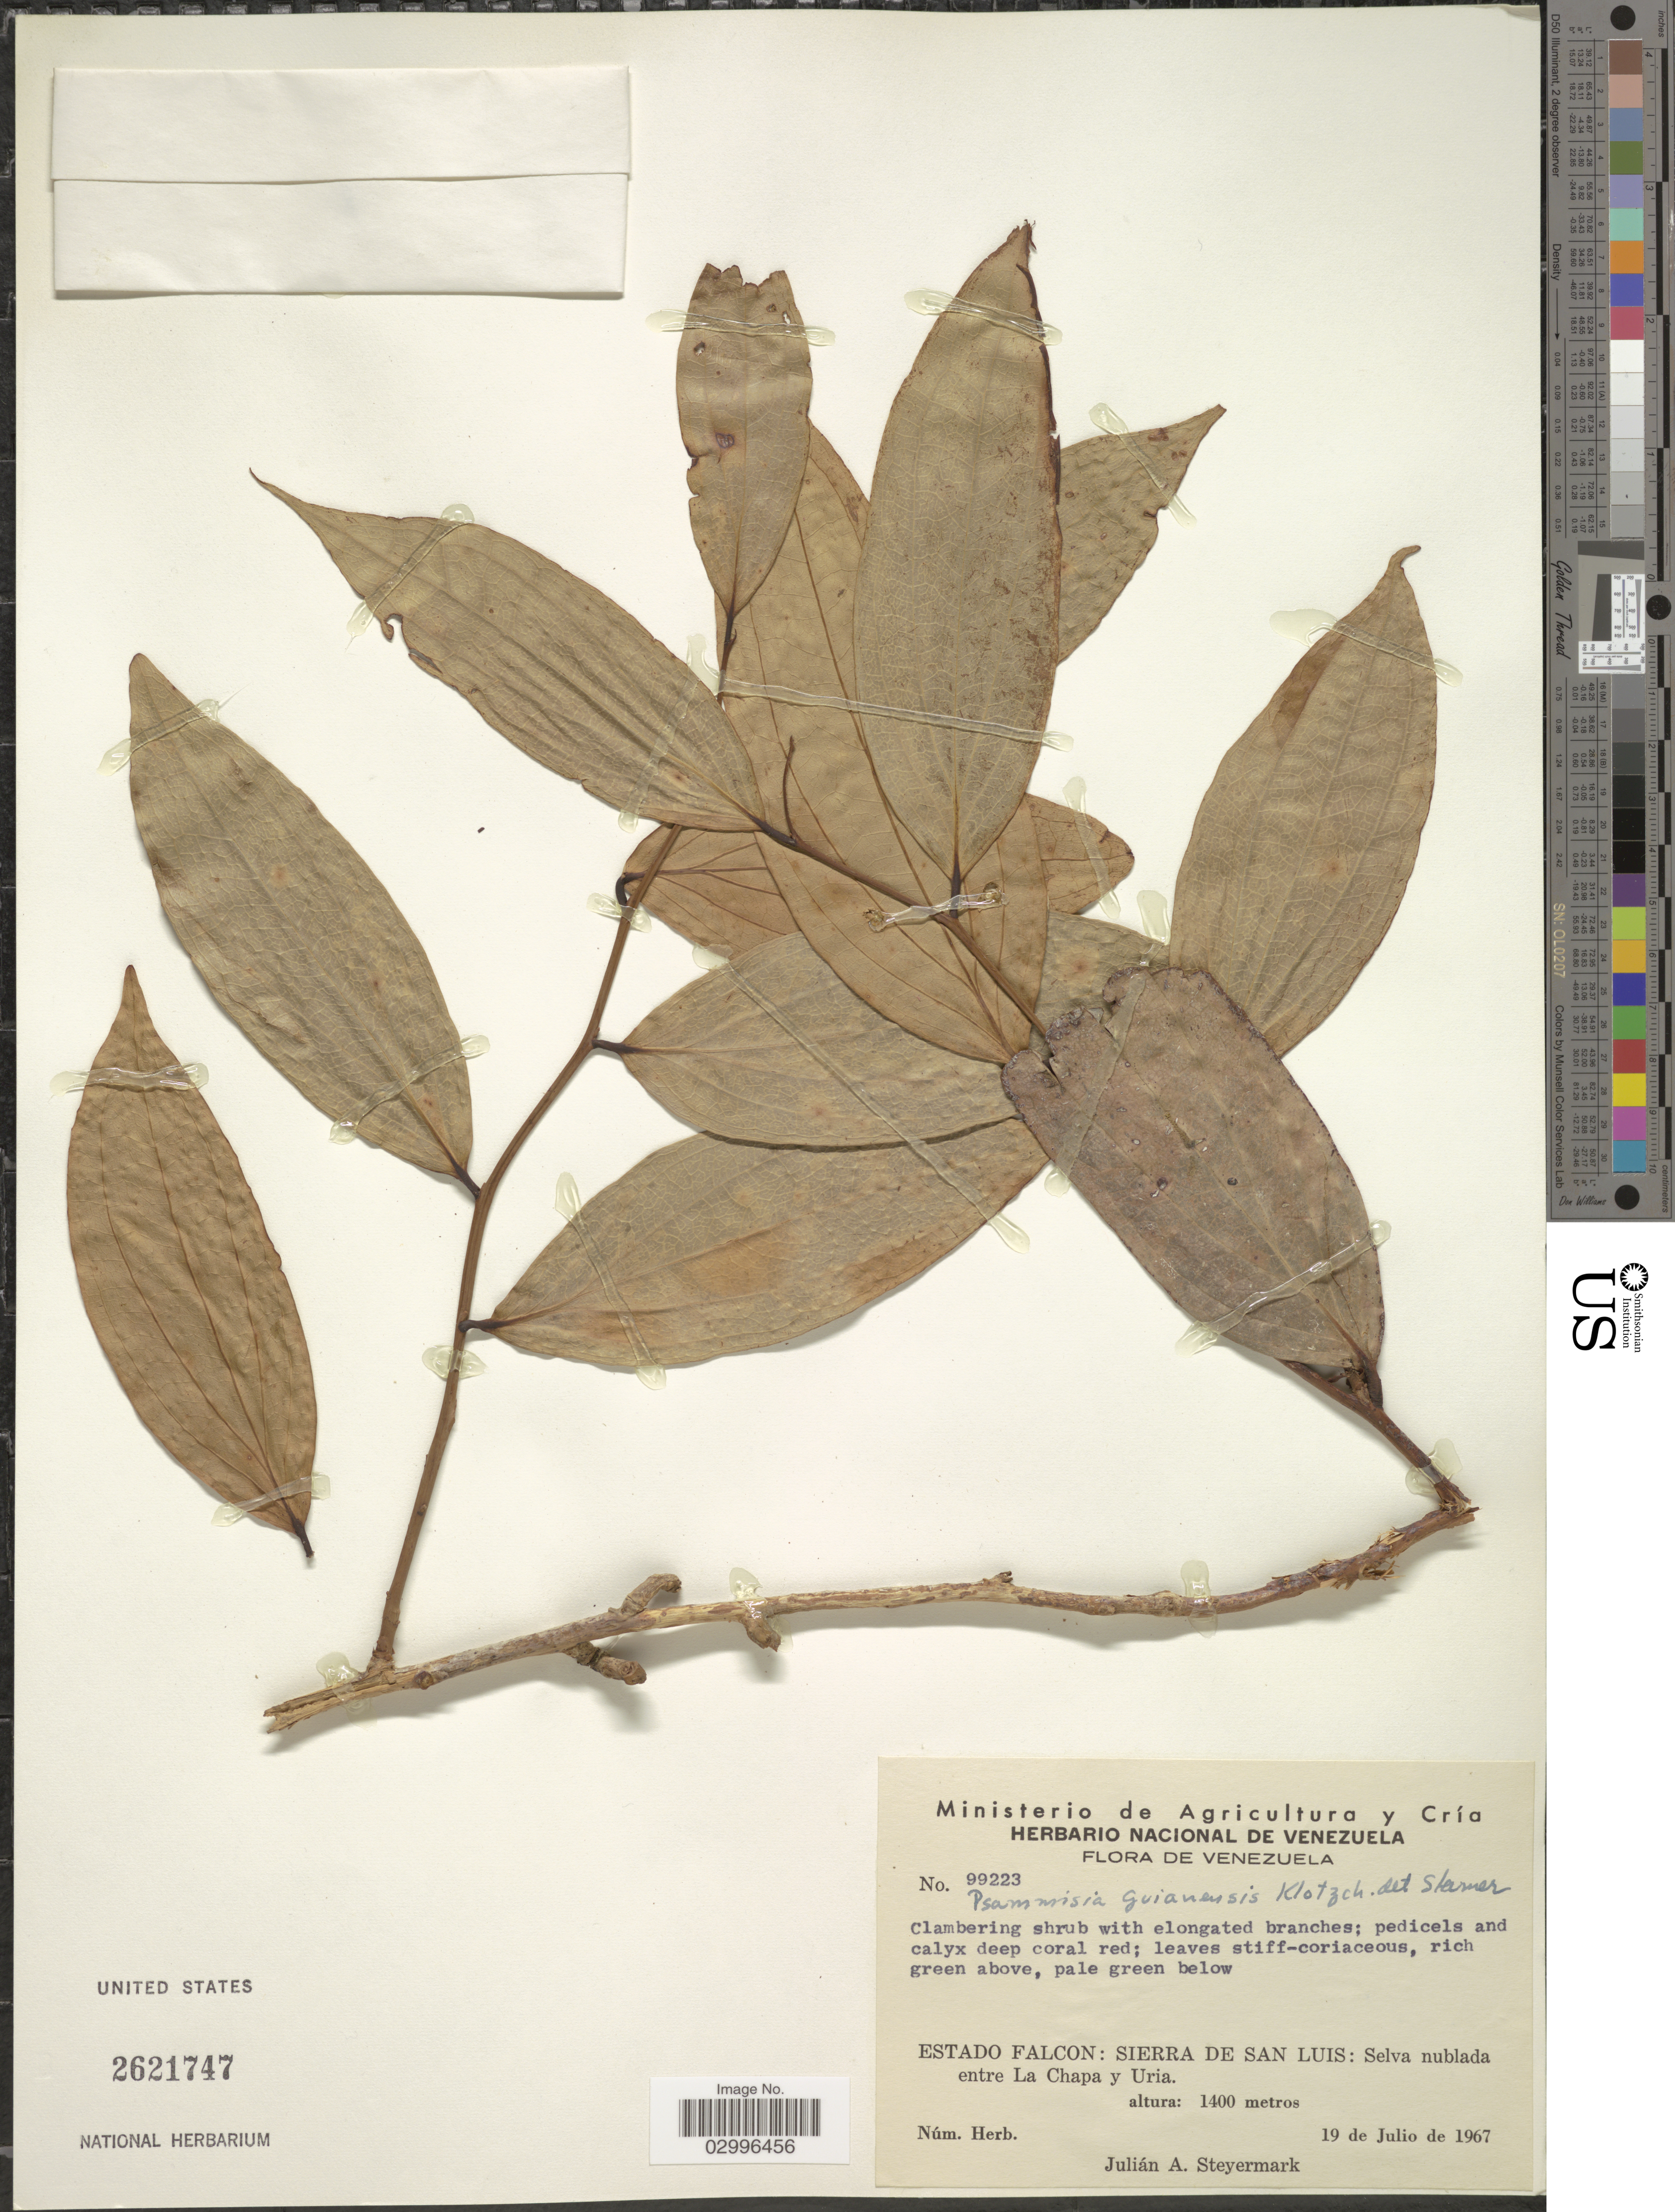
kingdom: Plantae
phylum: Tracheophyta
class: Magnoliopsida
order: Ericales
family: Ericaceae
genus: Psammisia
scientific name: Psammisia guianensis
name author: Klotzsch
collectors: J. Steyermark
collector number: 99223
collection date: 1967-07-19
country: Venezuela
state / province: Falcón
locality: Sierra de San Luis: Selva nublada entre La Chapa y Uria.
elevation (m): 1400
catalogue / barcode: US 2621747